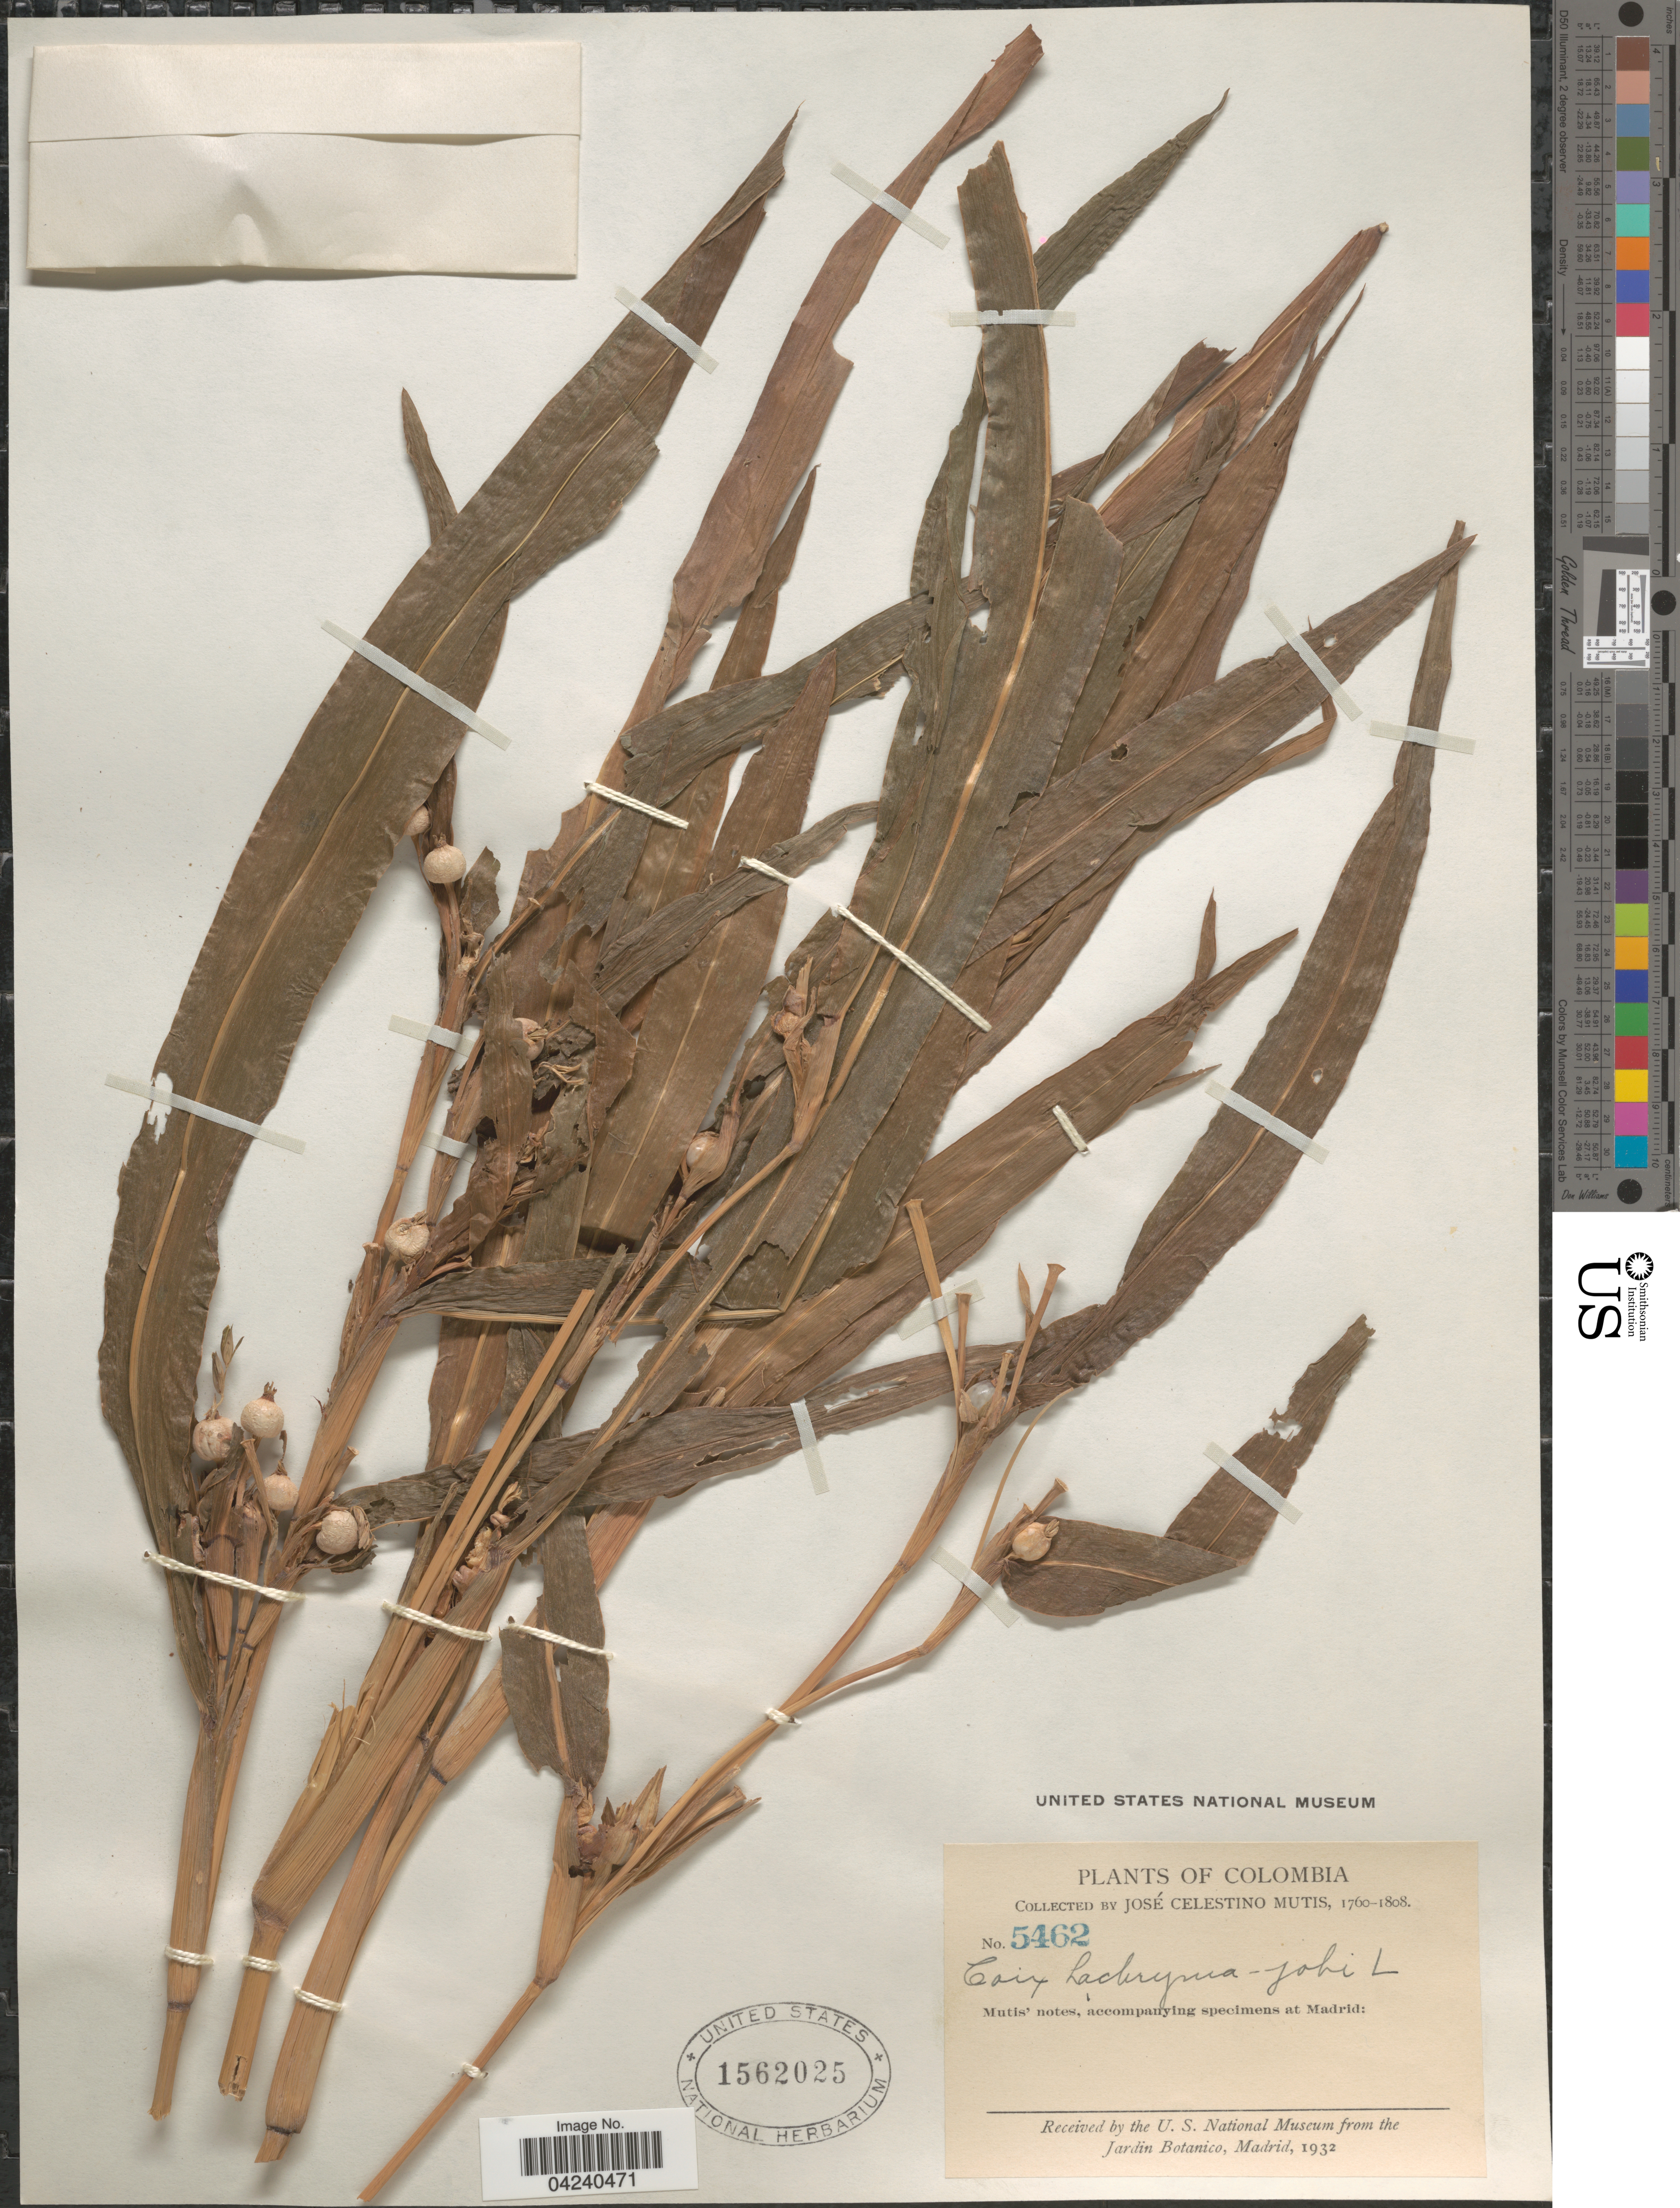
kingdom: Plantae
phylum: Tracheophyta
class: Liliopsida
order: Poales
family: Poaceae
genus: Coix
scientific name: Coix lacryma-jobi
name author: L.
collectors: J. C. B. Mutis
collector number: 5462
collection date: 1760/1808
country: Colombia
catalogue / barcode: US 1562025